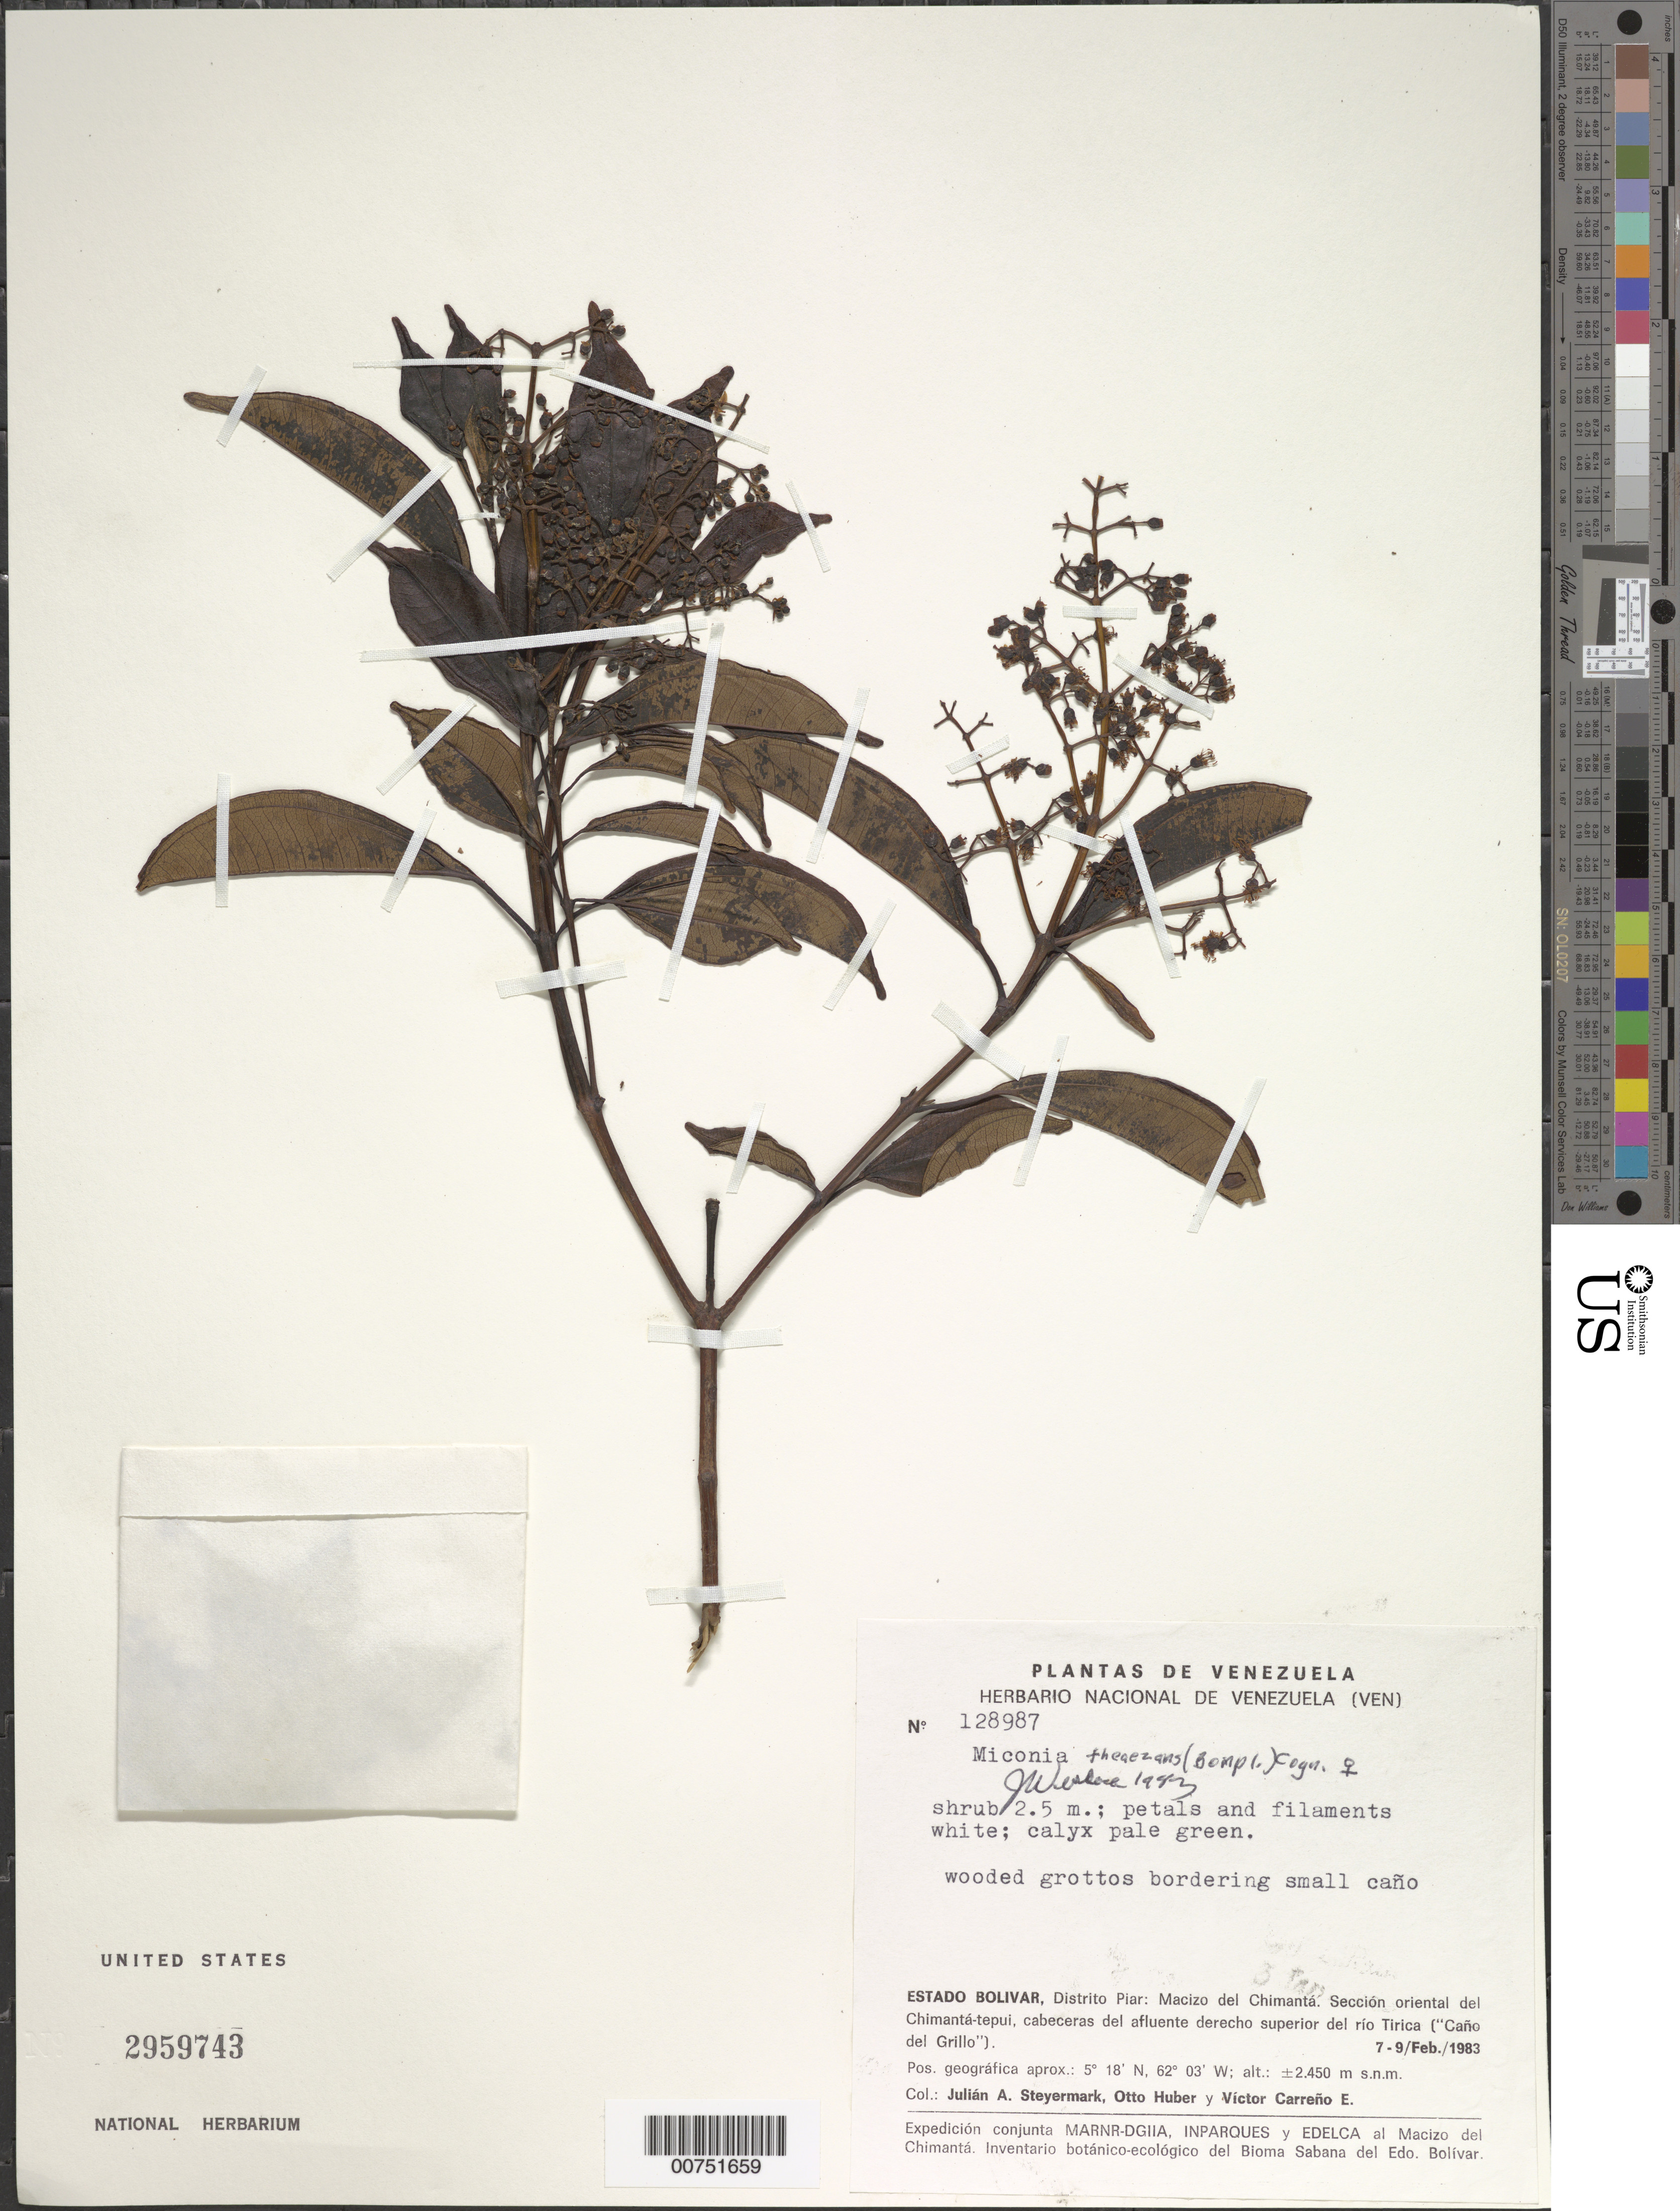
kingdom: Plantae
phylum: Tracheophyta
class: Magnoliopsida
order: Myrtales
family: Melastomataceae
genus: Miconia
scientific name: Miconia theizans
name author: (Bonpl.) Cogn.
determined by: Wurdack, John J., (US), US (UNITED STATES)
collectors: J. Steyermark, O. Huber & V. Carreño E.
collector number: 128987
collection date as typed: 7-Feb-83 to 9-Feb-83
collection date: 1983-02-07/1983-02-09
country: Venezuela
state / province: Bolívar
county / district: Piar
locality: Macizo del Chimantá, sect. oriental del Chimantá-tepuí, cabeceras del afluente derecho superíor del Río Tirica (Caño del Grillo)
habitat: Wooded grottos bordering small cano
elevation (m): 2450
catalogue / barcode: US 2959743